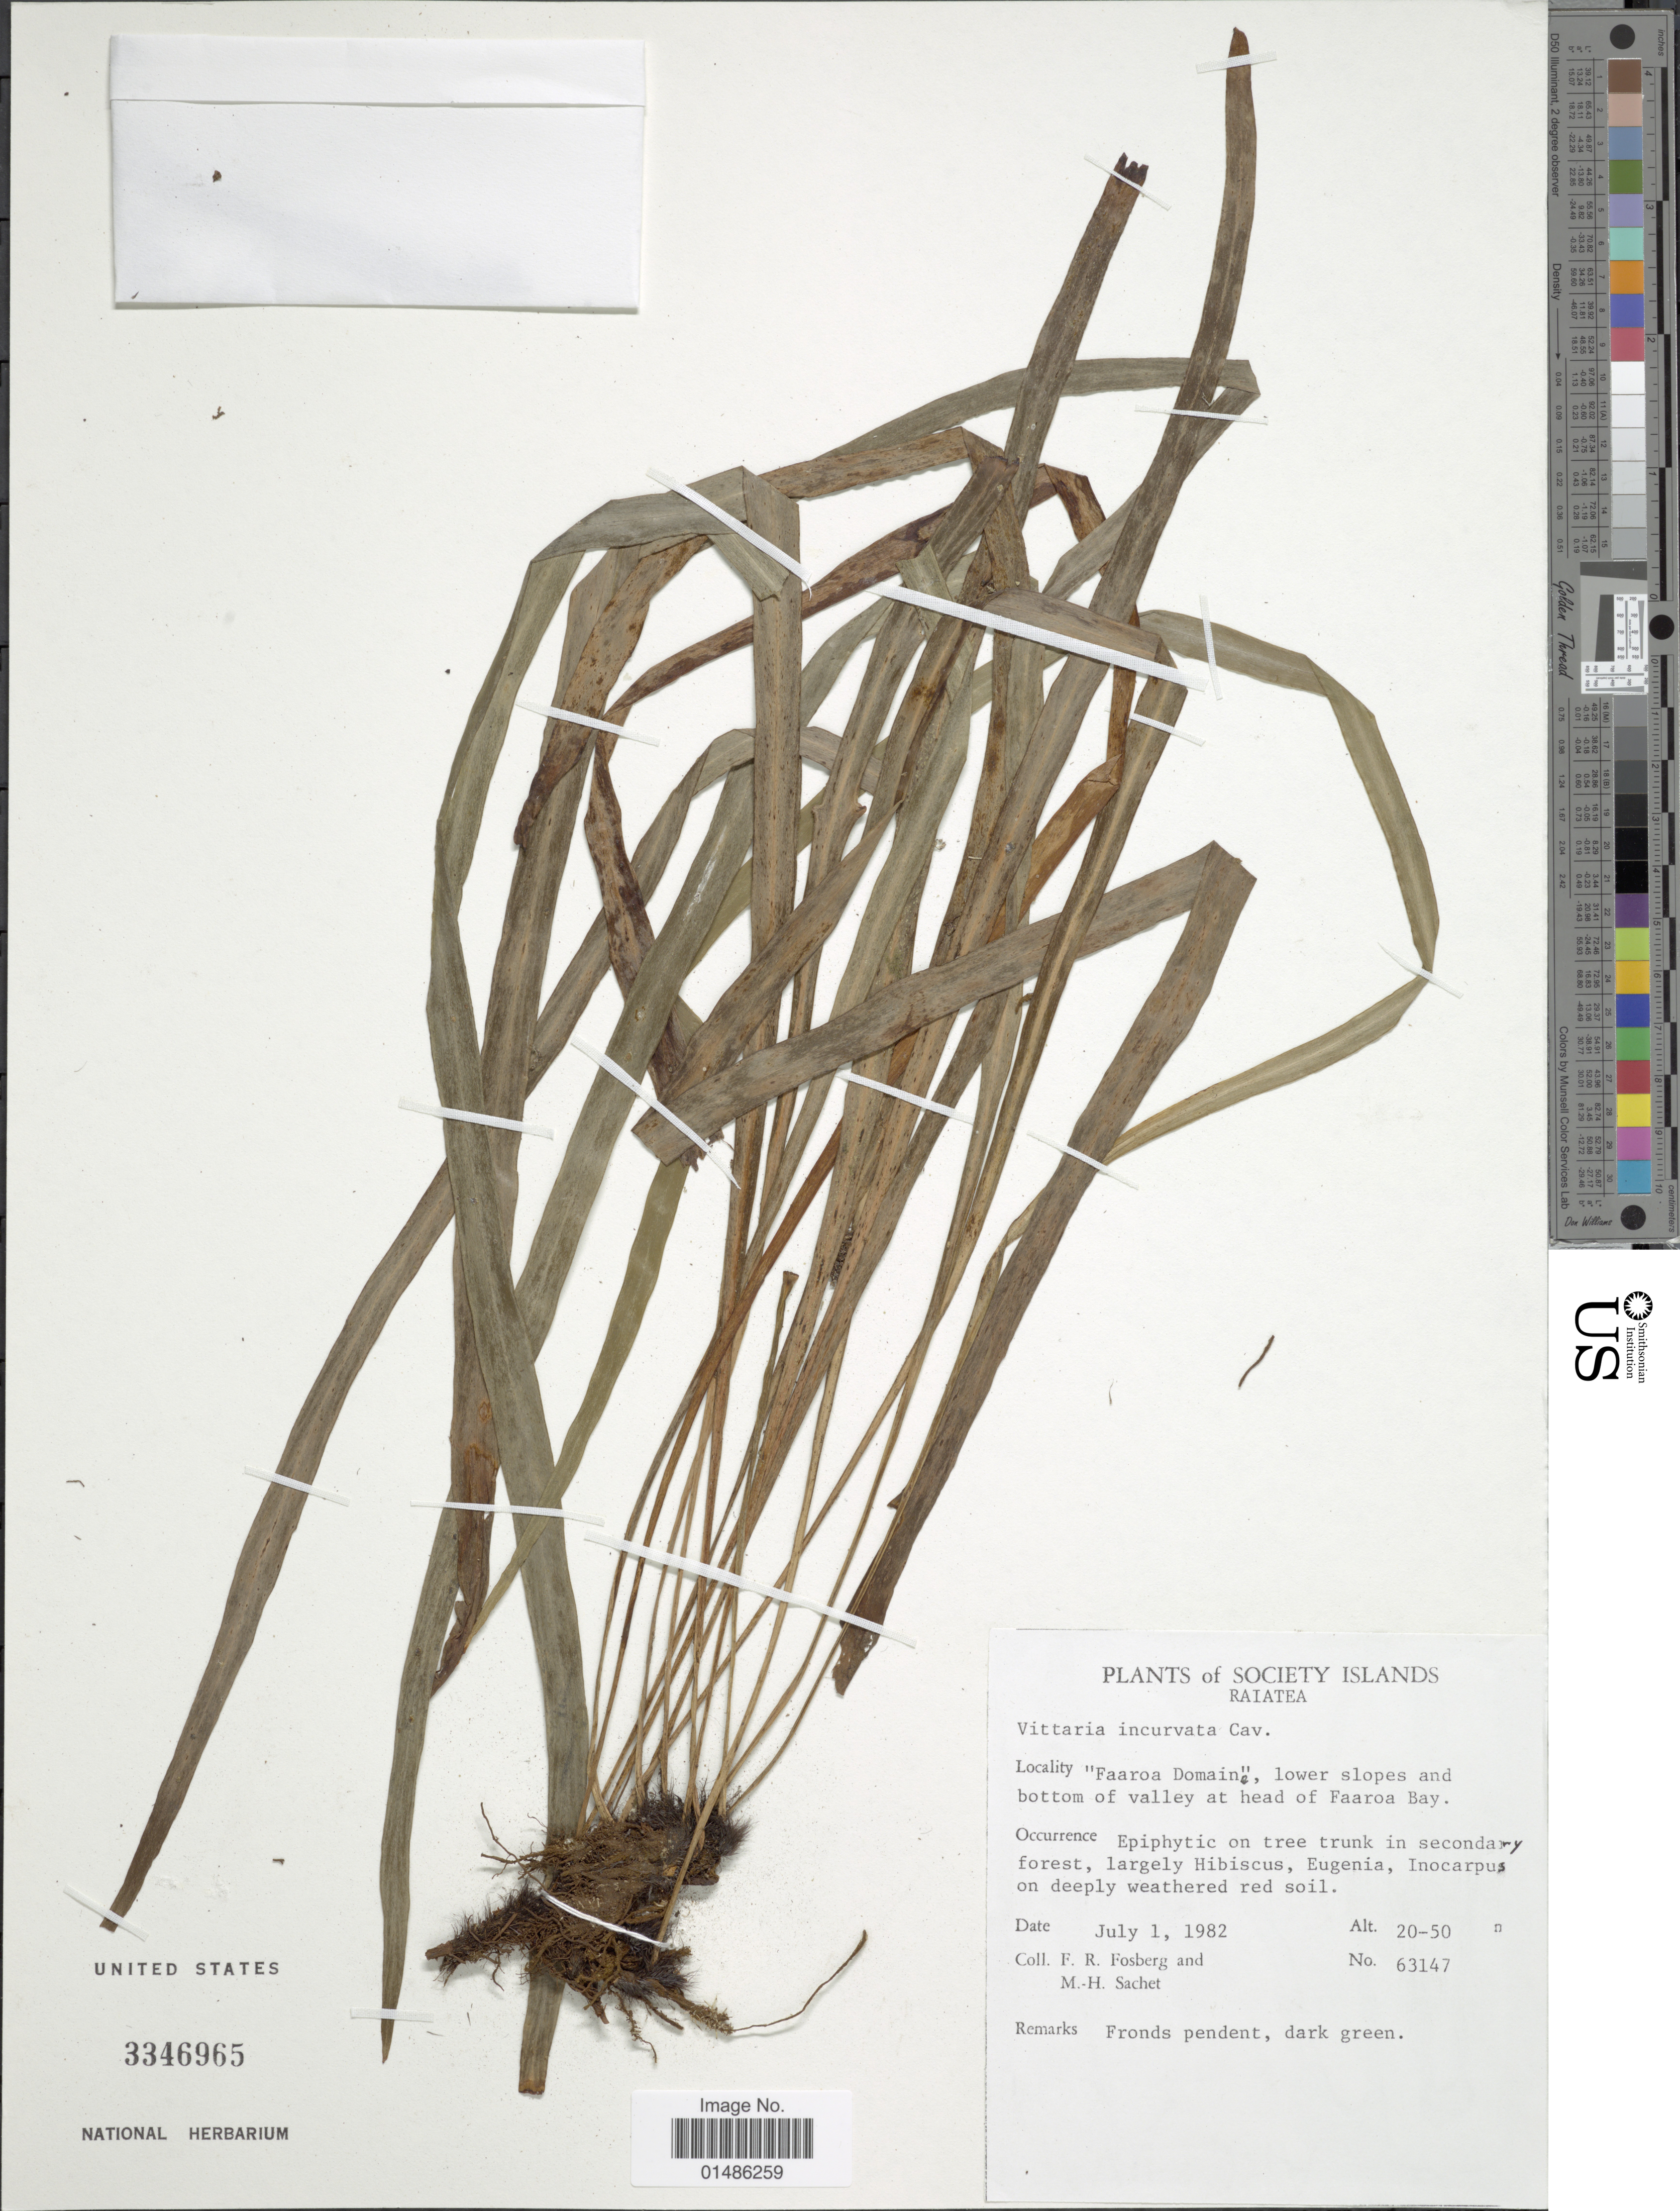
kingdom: Plantae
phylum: Tracheophyta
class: Polypodiopsida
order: Polypodiales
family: Pteridaceae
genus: Haplopteris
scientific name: Haplopteris elongata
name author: (Sw.) Crane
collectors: F. R. Fosberg & M.-H. Sachet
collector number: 63147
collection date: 1982-07-01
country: French Polynesia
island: Raiatea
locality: Society Islands. Raiatea. "Faaroa Domain", lower slopes and bottom of valley at head of Faaroa Bay.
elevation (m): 20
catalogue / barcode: US 3346965